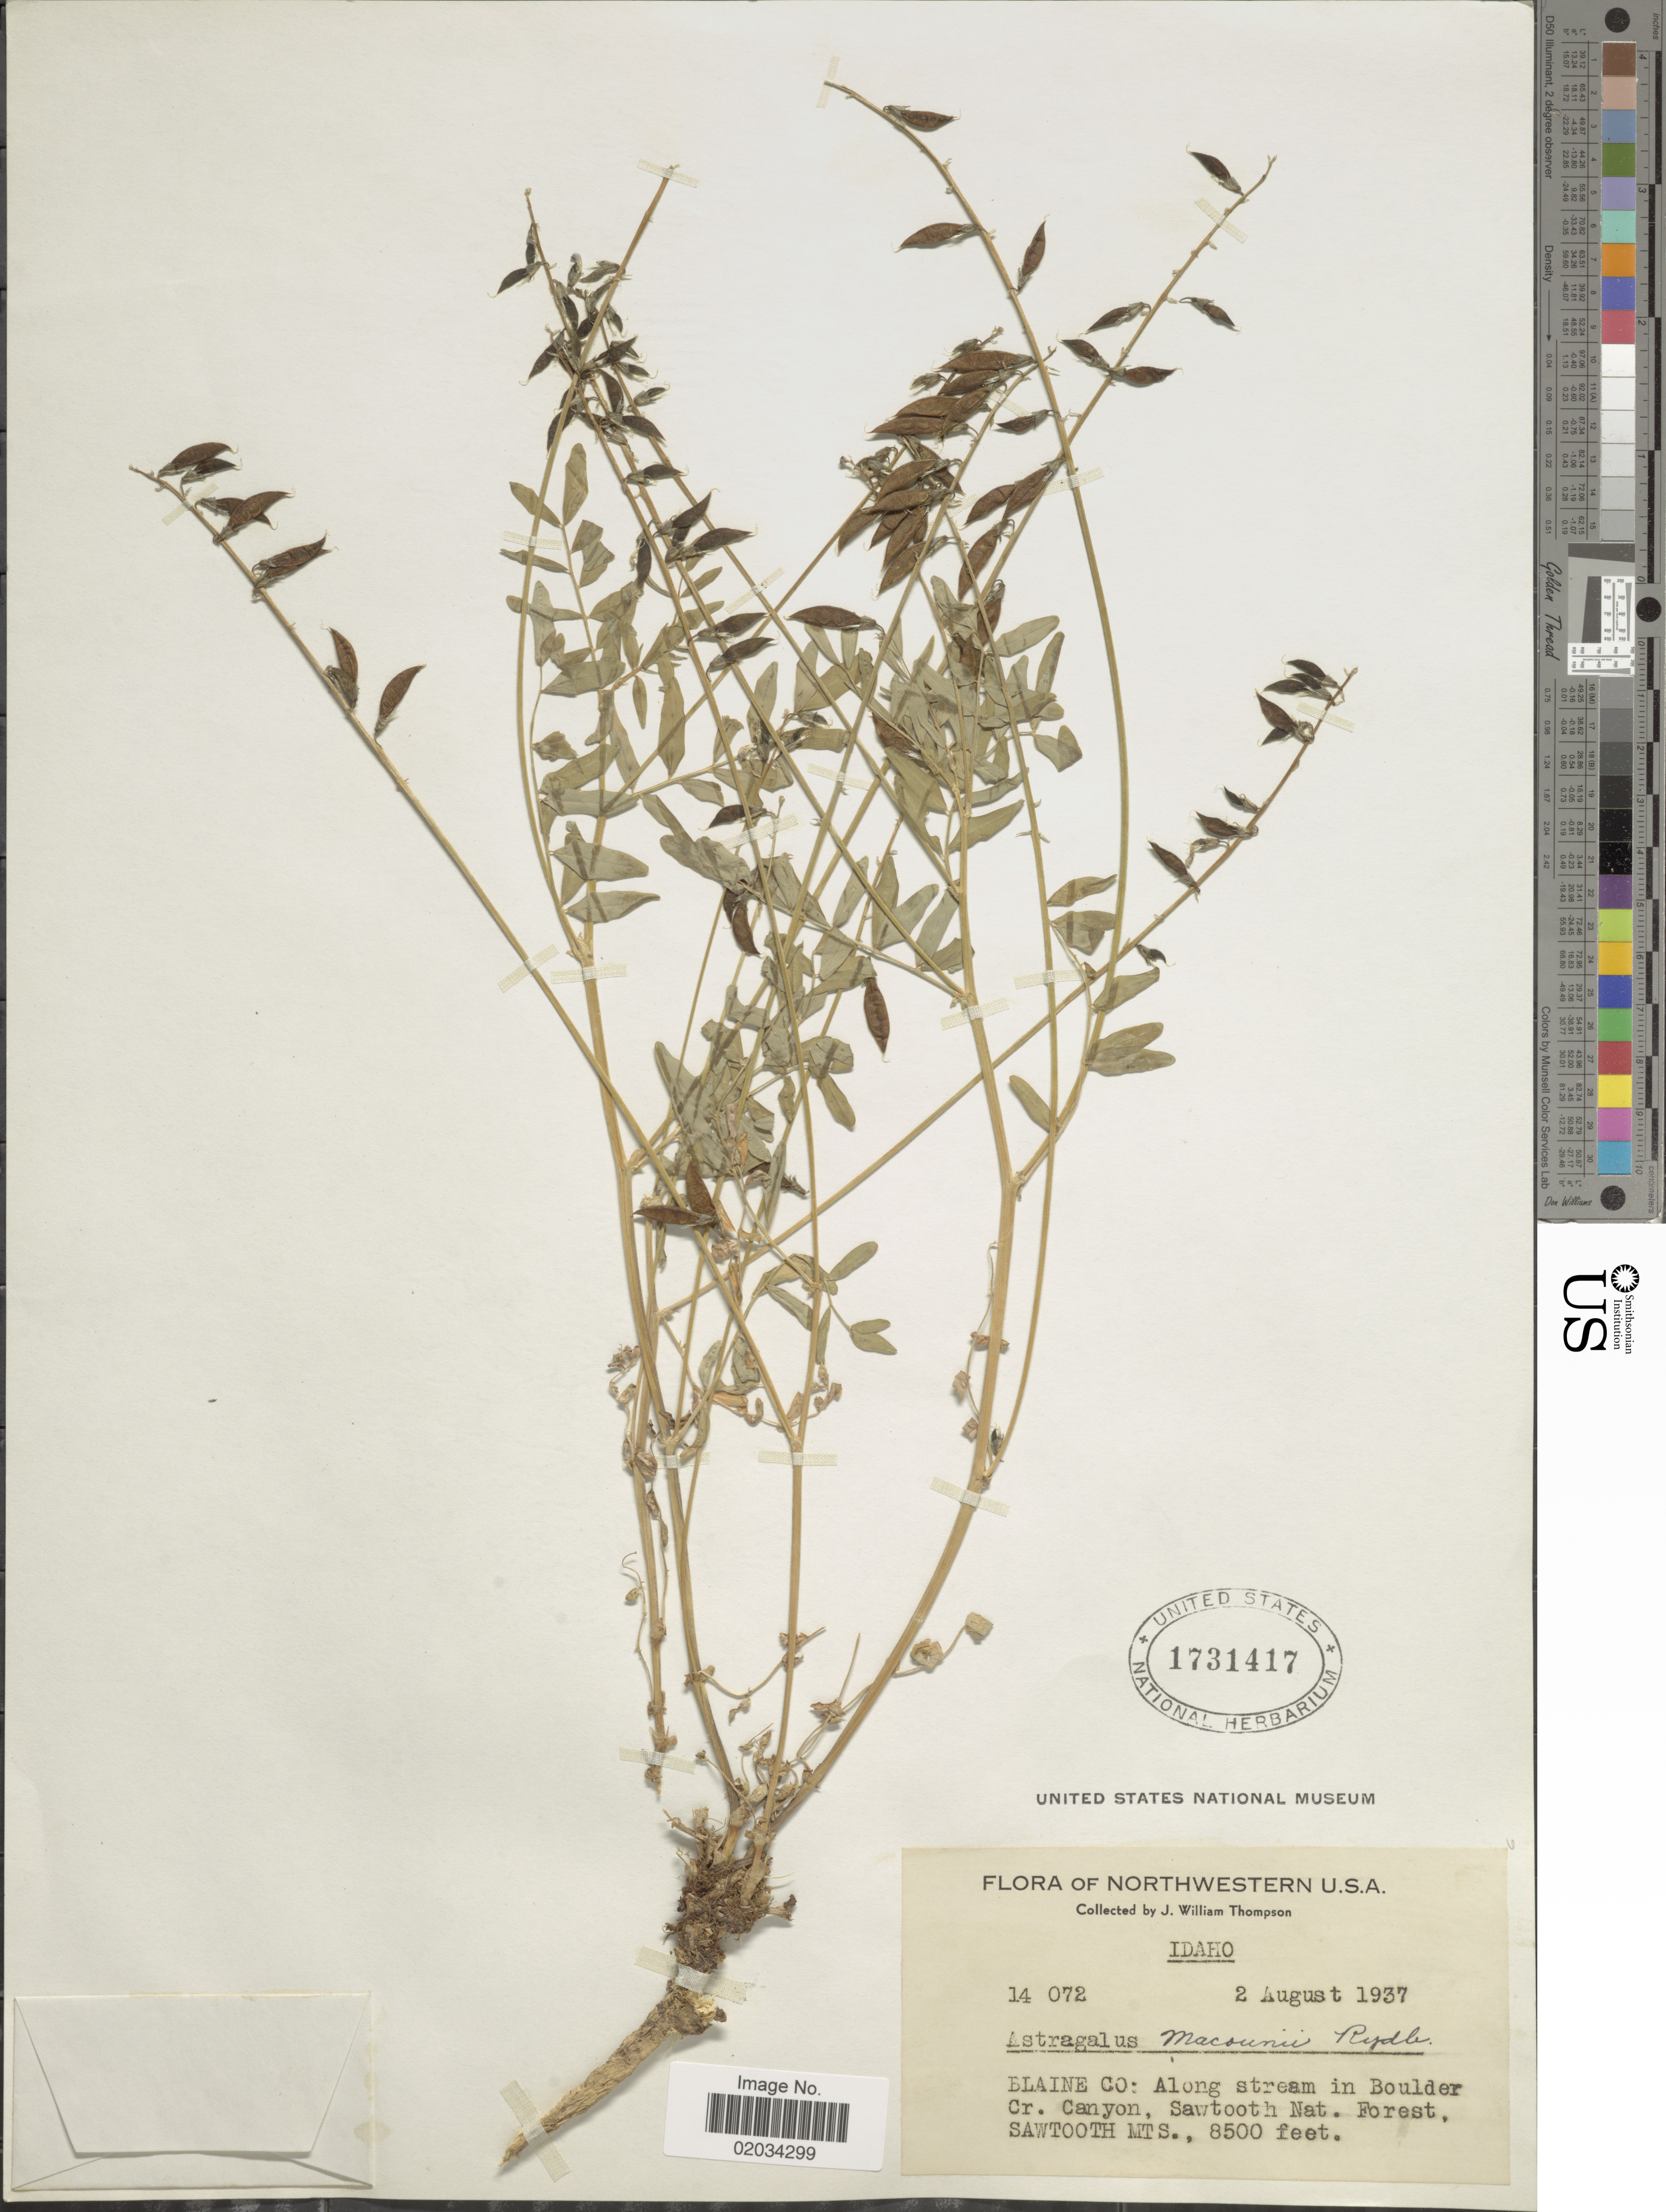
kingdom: Plantae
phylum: Tracheophyta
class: Magnoliopsida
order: Fabales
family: Fabaceae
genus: Astragalus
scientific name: Astragalus robbinsii var. minor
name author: (Hook.) Barneby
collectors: J. W. Thompson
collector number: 14072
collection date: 1937-08-02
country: United States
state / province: Idaho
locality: Northwestern U.S.A., Blaine Co., Boulder Cr. Canyon, Sawtooth Nat. Forest, Sawtooth Mts.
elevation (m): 2591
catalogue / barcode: US 1731417